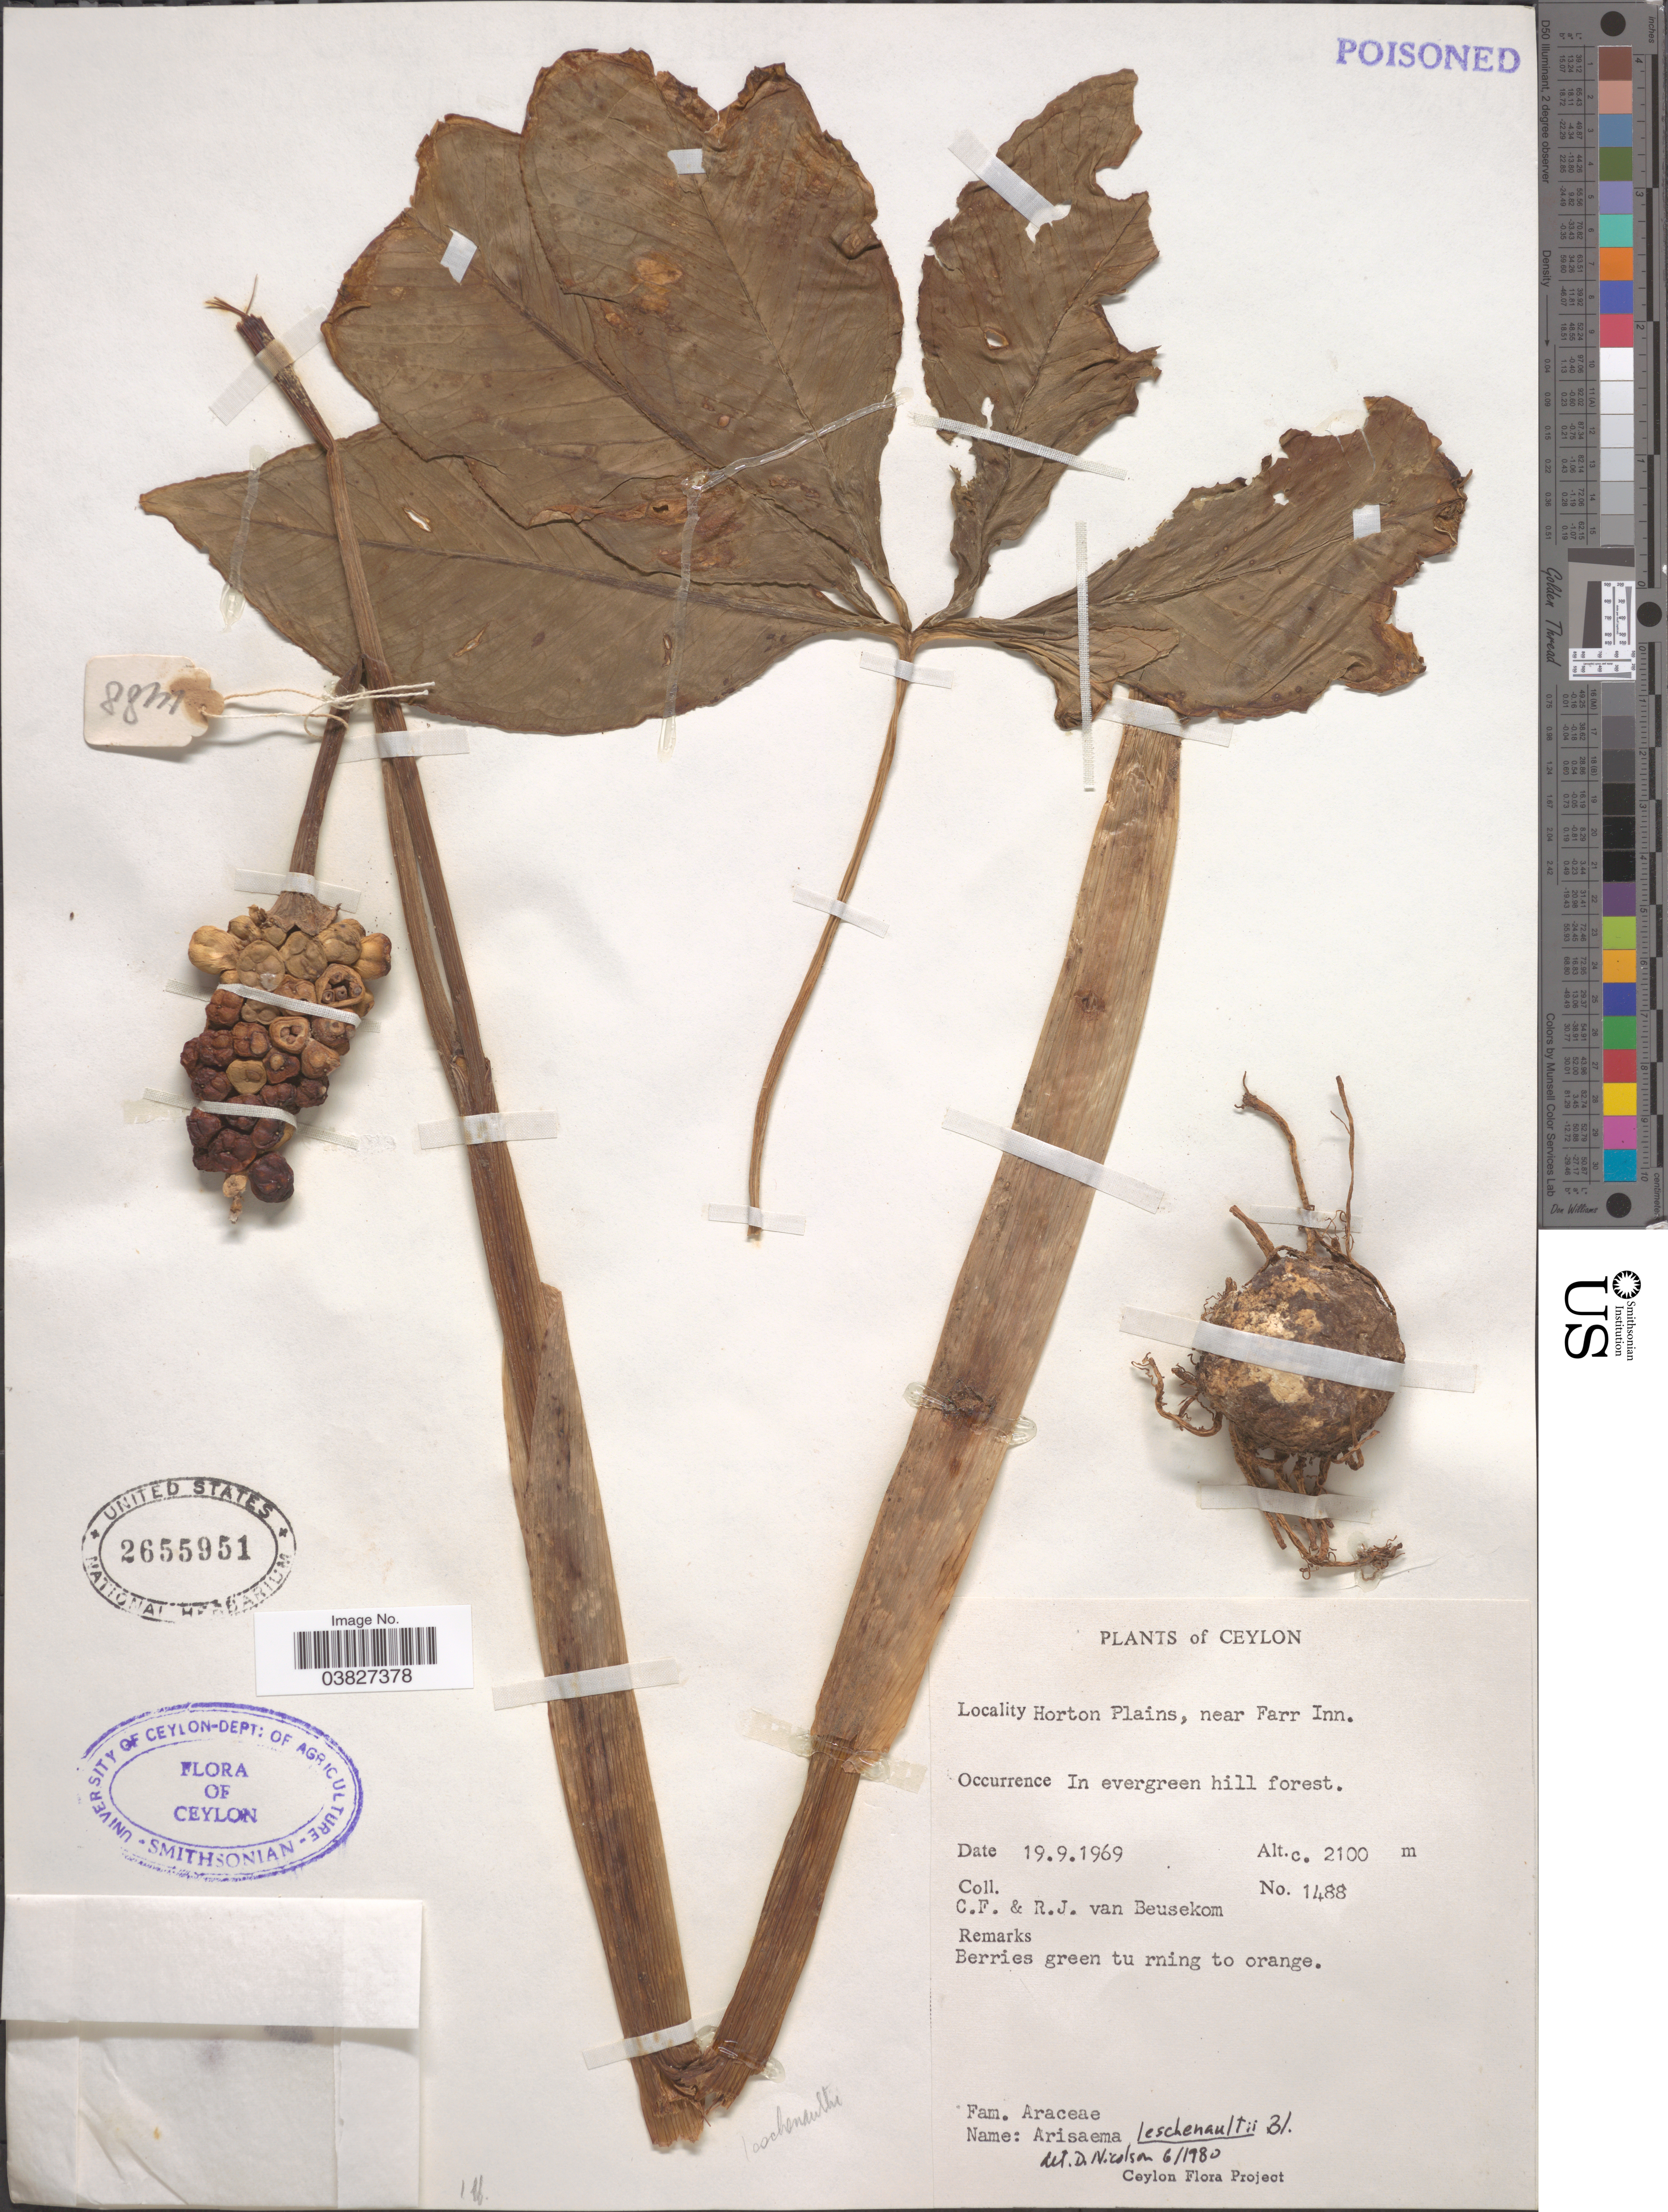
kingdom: Plantae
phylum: Tracheophyta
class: Liliopsida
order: Alismatales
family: Araceae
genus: Arisaema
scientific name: Arisaema leschenaultii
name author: Blume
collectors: C. van Beusecom & R. van Beusecom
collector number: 1488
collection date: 1969-09-19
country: Sri Lanka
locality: Ceylon. Horton Plains, near Farr Inn. In evergreen hill forest.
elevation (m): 2100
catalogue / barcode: US 2655951